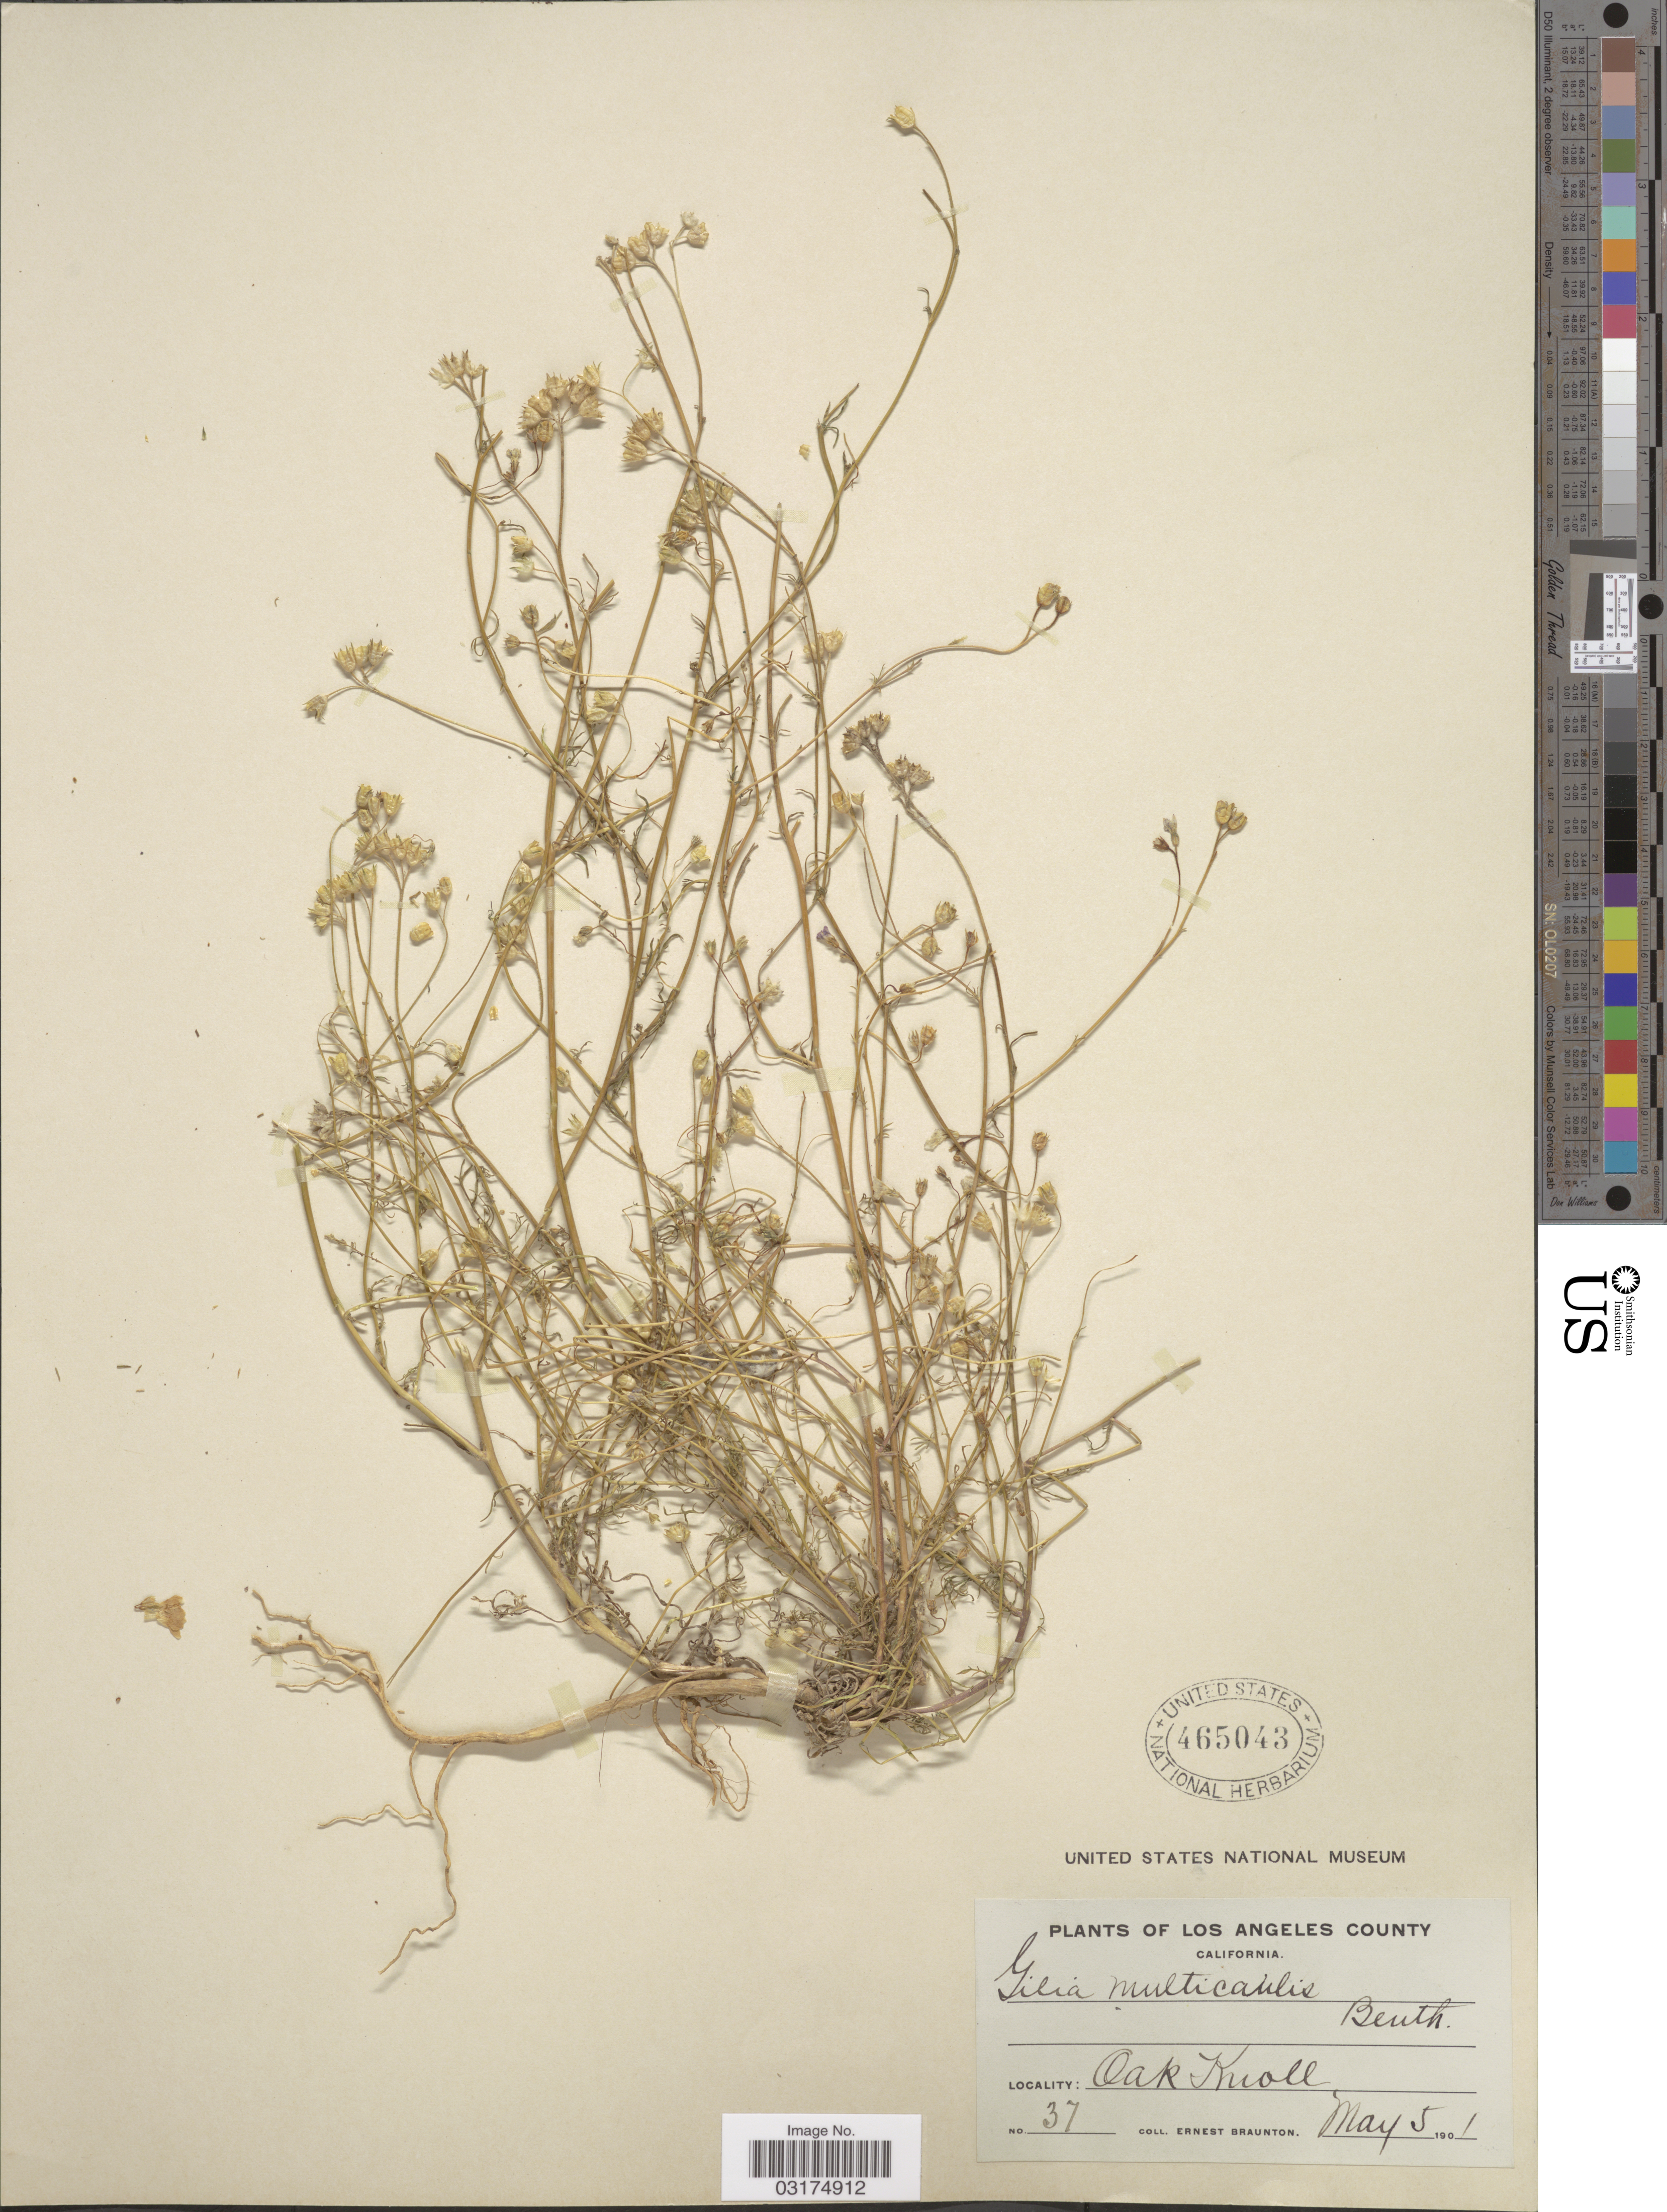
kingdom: Plantae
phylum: Tracheophyta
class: Magnoliopsida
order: Ericales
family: Polemoniaceae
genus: Gilia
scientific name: Gilia angelensis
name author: V.E. Grant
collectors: E. Braunton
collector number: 37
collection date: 1901-05-05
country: United States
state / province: California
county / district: Los Angeles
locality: Los Angeles County. Oak Knoll.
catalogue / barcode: US 465043